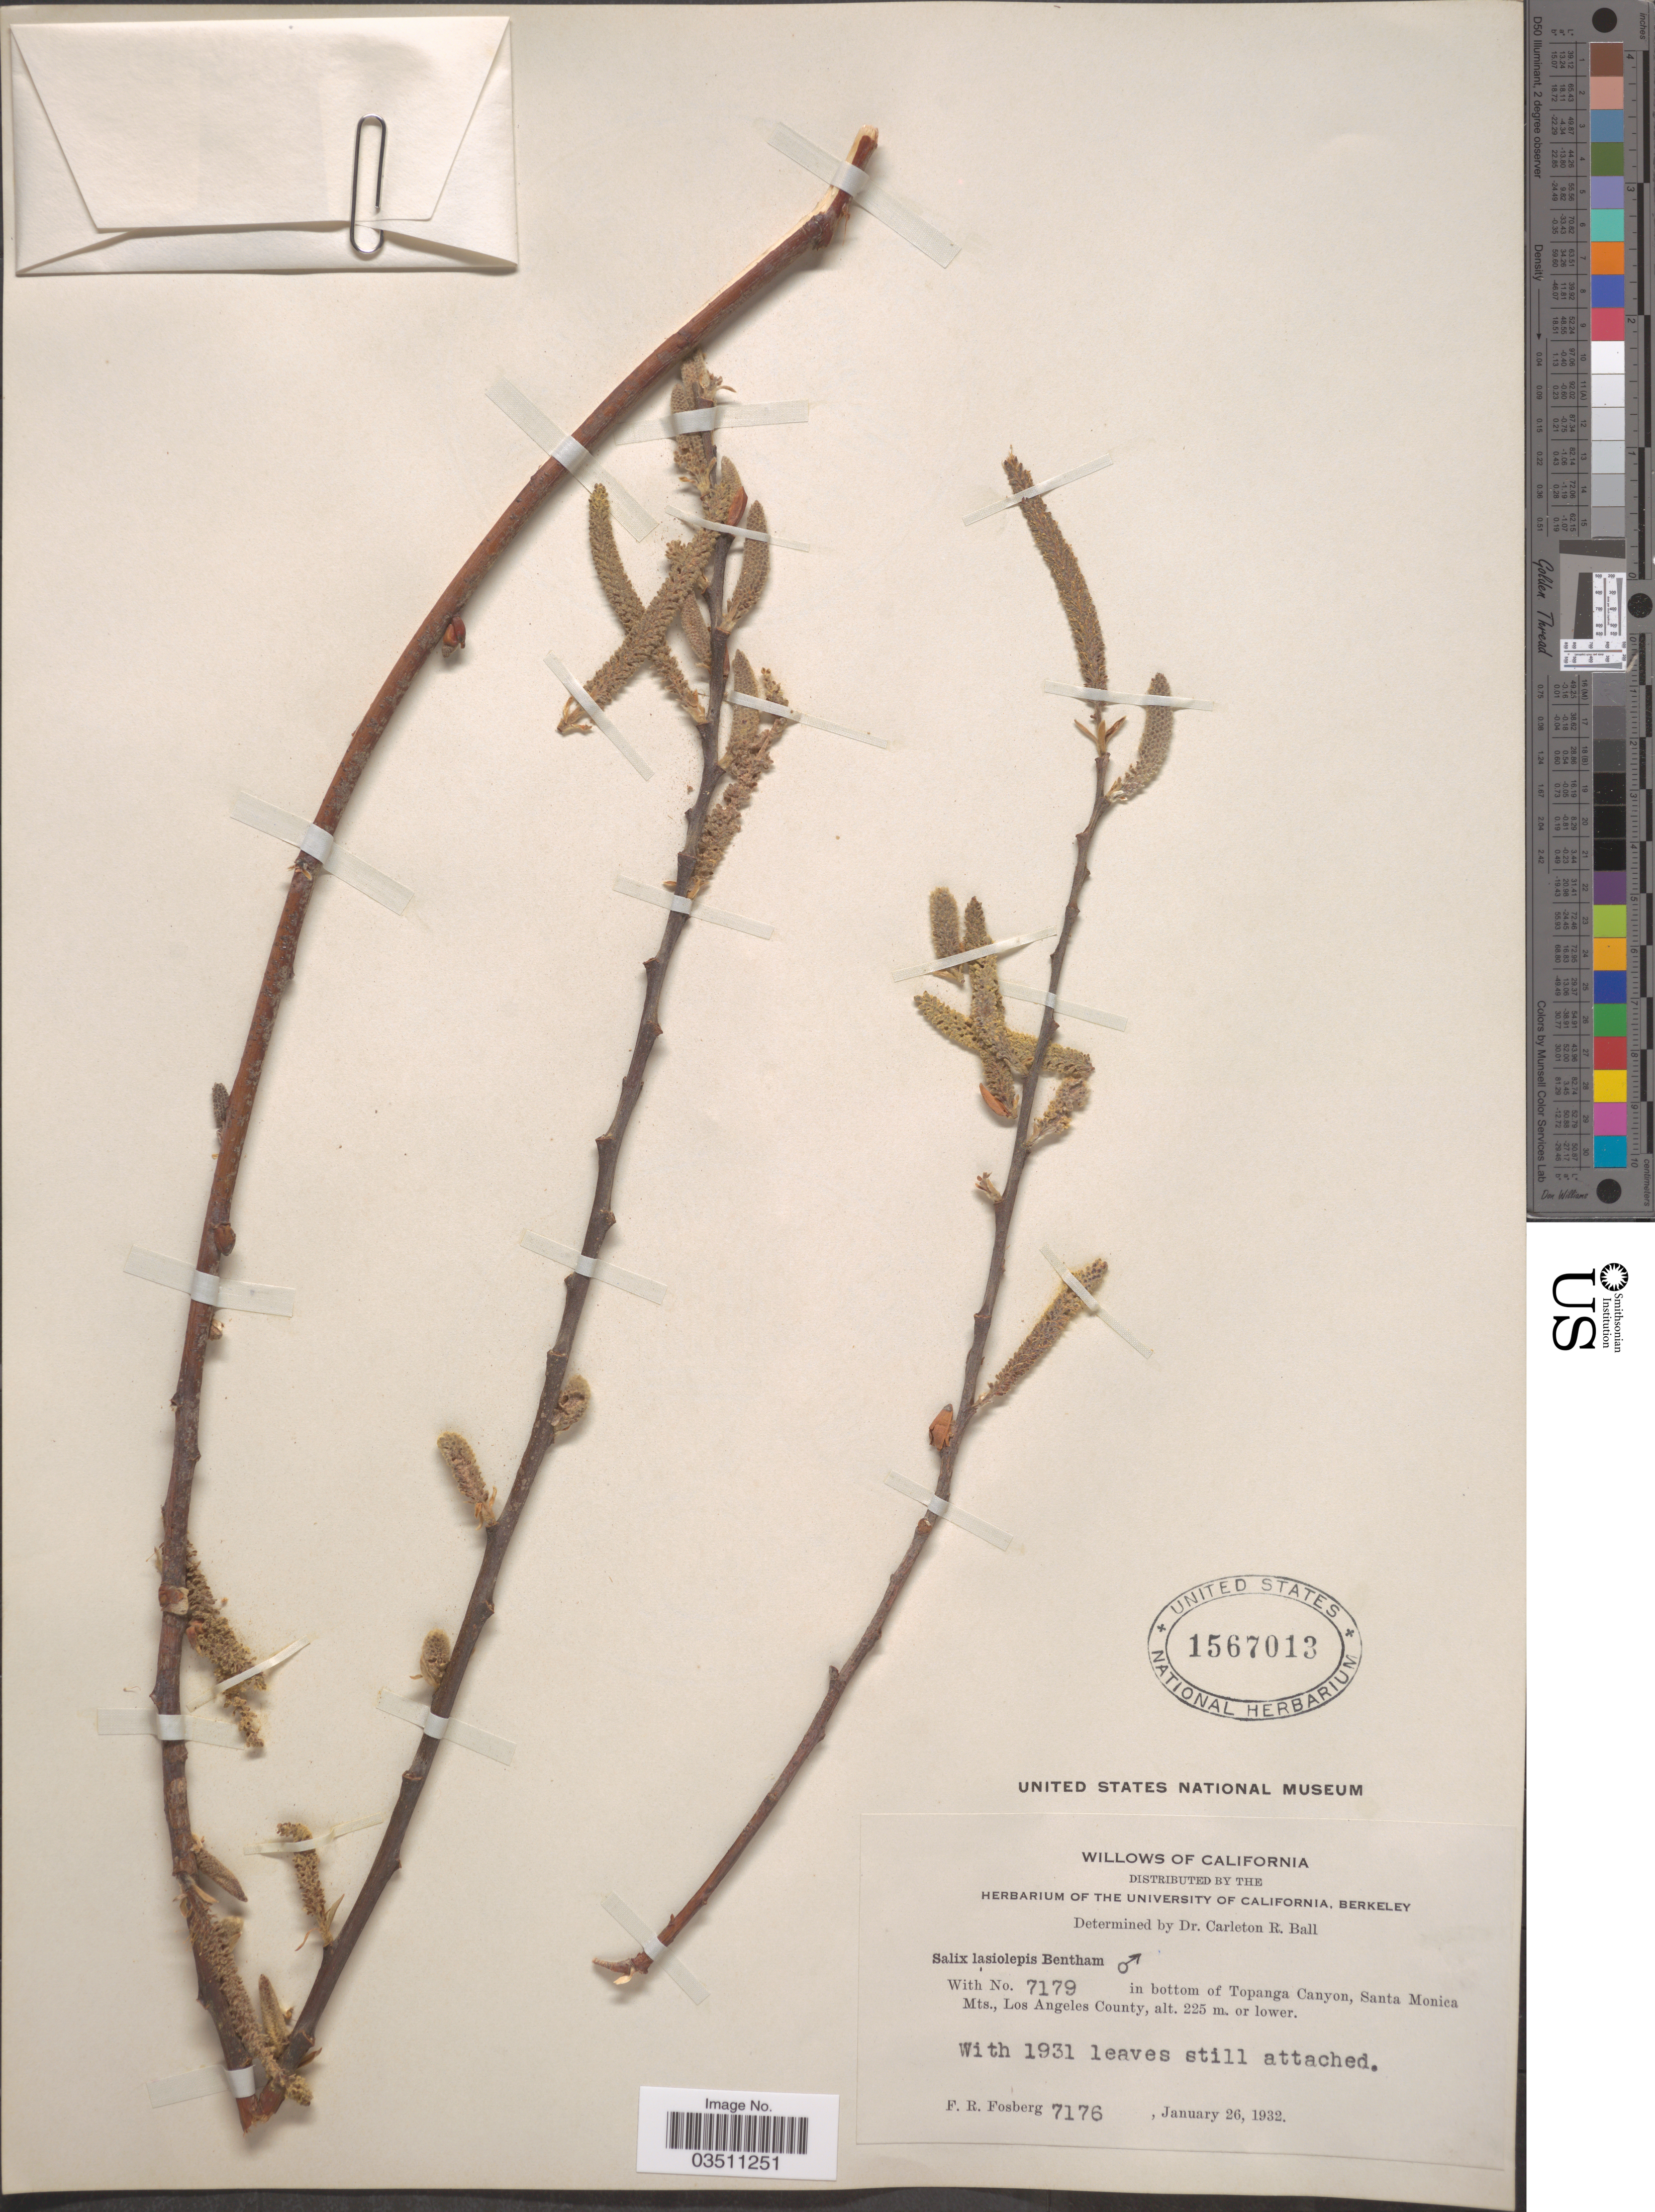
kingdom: Plantae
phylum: Tracheophyta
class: Magnoliopsida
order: Malpighiales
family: Salicaceae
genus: Salix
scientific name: Salix lasiolepis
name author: Benth.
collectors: F. R. Fosberg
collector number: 7176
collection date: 1932-01-26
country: United States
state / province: California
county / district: Los Angeles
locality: In bottom of Topanga Canyon, Santa Monica Mts., Los Angeles County.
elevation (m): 225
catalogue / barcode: US 1567013